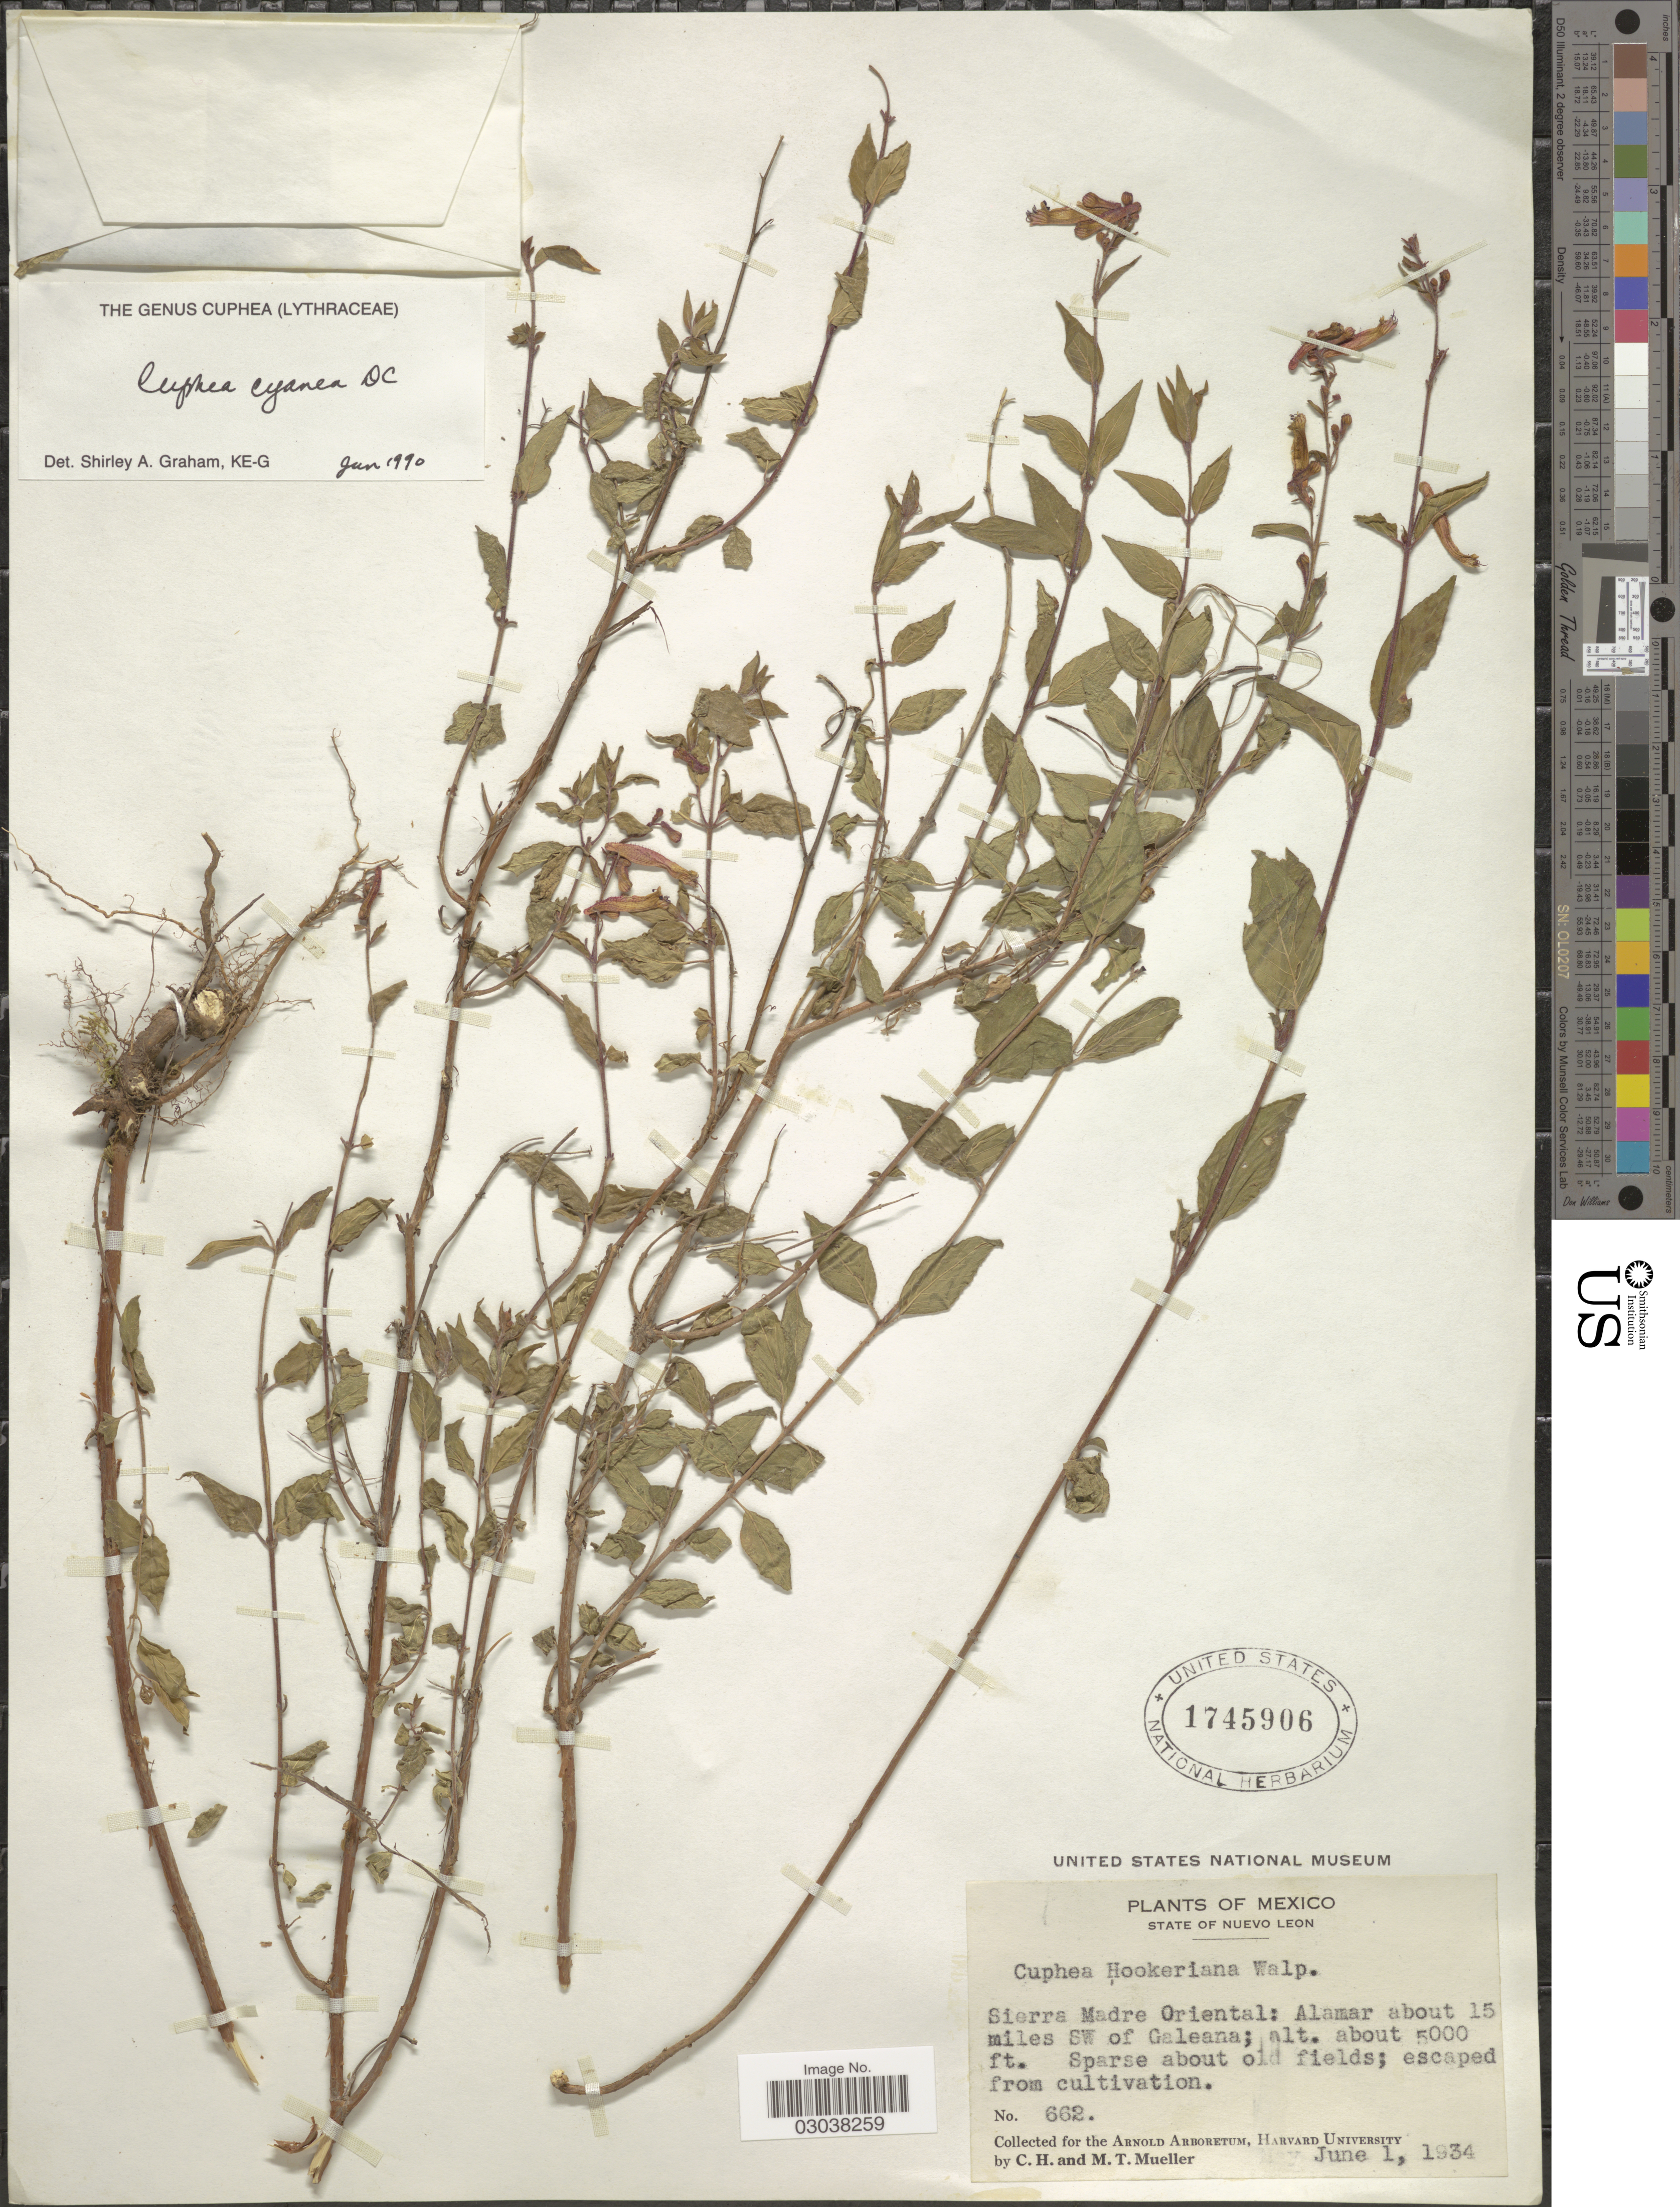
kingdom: Plantae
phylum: Tracheophyta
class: Magnoliopsida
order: Myrtales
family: Lythraceae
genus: Cuphea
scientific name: Cuphea cyanea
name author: DC.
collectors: C. H. Mueller & M. Mueller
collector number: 662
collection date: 1934-06-01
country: Mexico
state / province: Nuevo León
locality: Sierra Madre Oriental: Alamar about 15 miles SW of Galeana.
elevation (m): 1524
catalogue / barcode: US 1745906